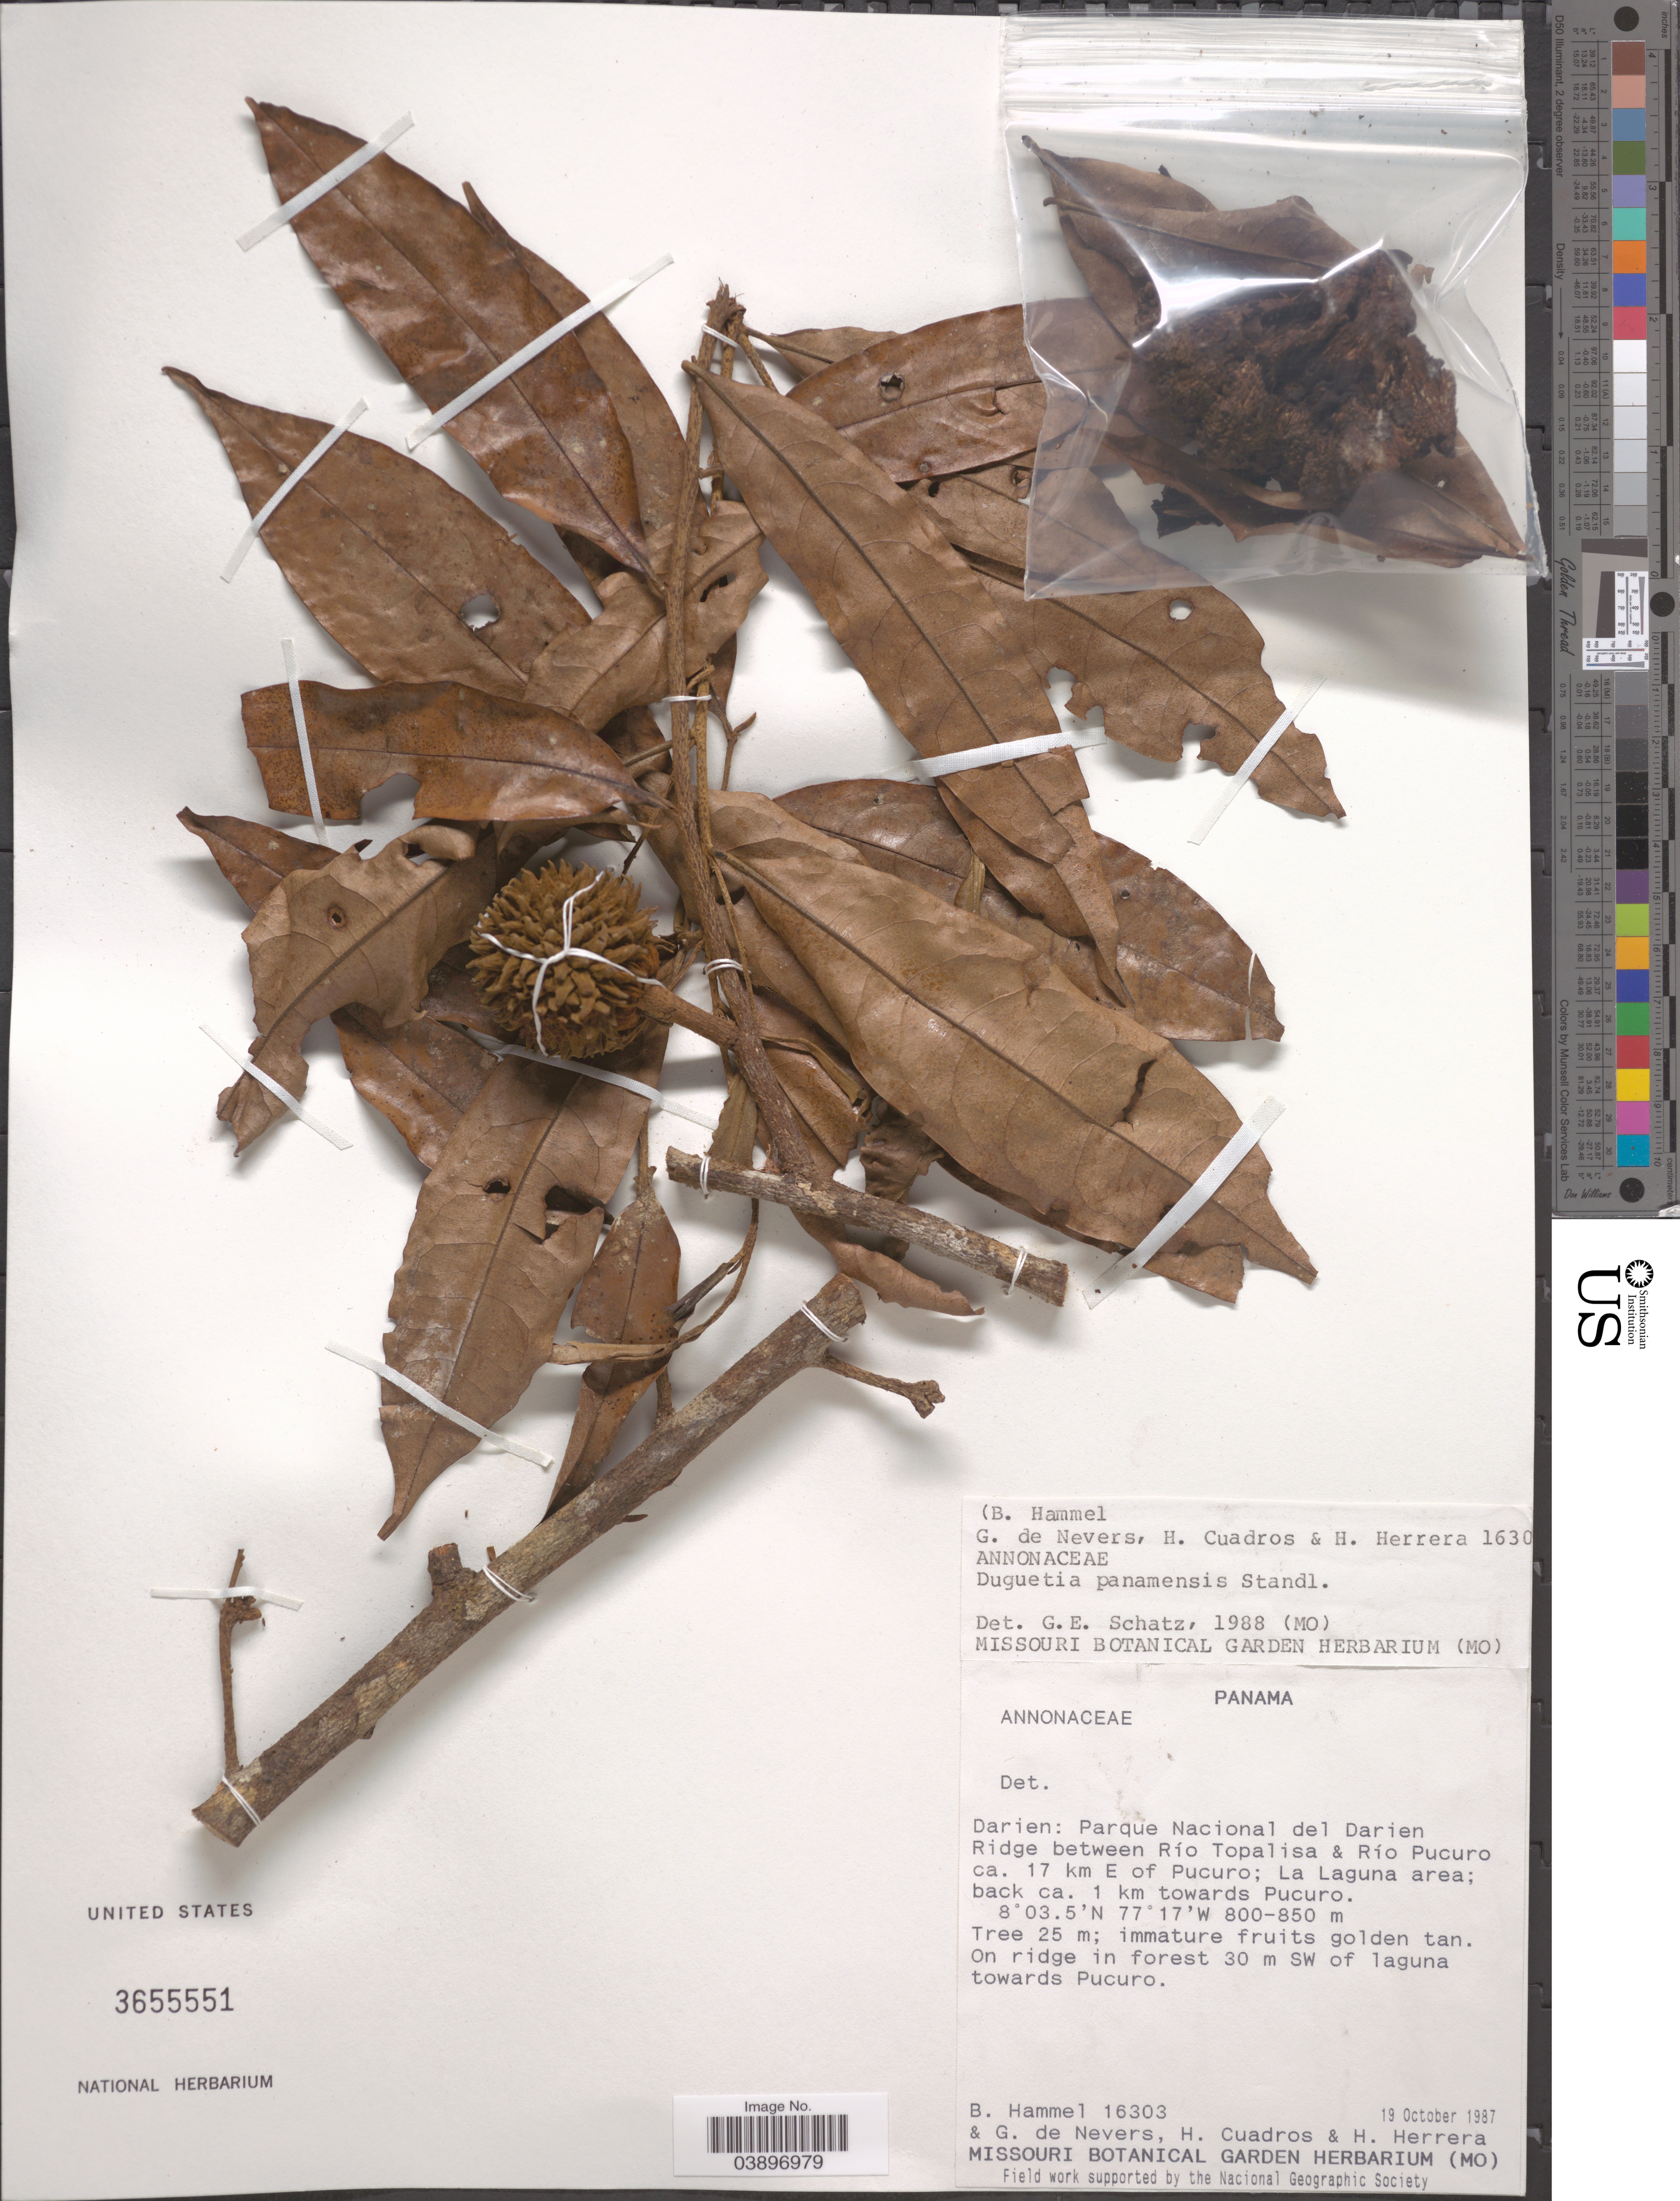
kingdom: Plantae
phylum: Tracheophyta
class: Magnoliopsida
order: Magnoliales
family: Annonaceae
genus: Duguetia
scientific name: Duguetia panamensis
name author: Standl.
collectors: B. Hammel, G. C. de Nevers, H. Cuadros & H. Herrera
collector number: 16303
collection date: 1987-10-19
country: Panama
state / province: Darien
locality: Parque Nacional del Darien Ridge between Río Topalisa & Río Pucuro ca. 17 km E of Pucoro; La Laguna area; back ca. 1 km towards Pucuro. On ridge in forest 30 m SW of laguna towards Pucuro.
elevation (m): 800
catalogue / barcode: US 3655551